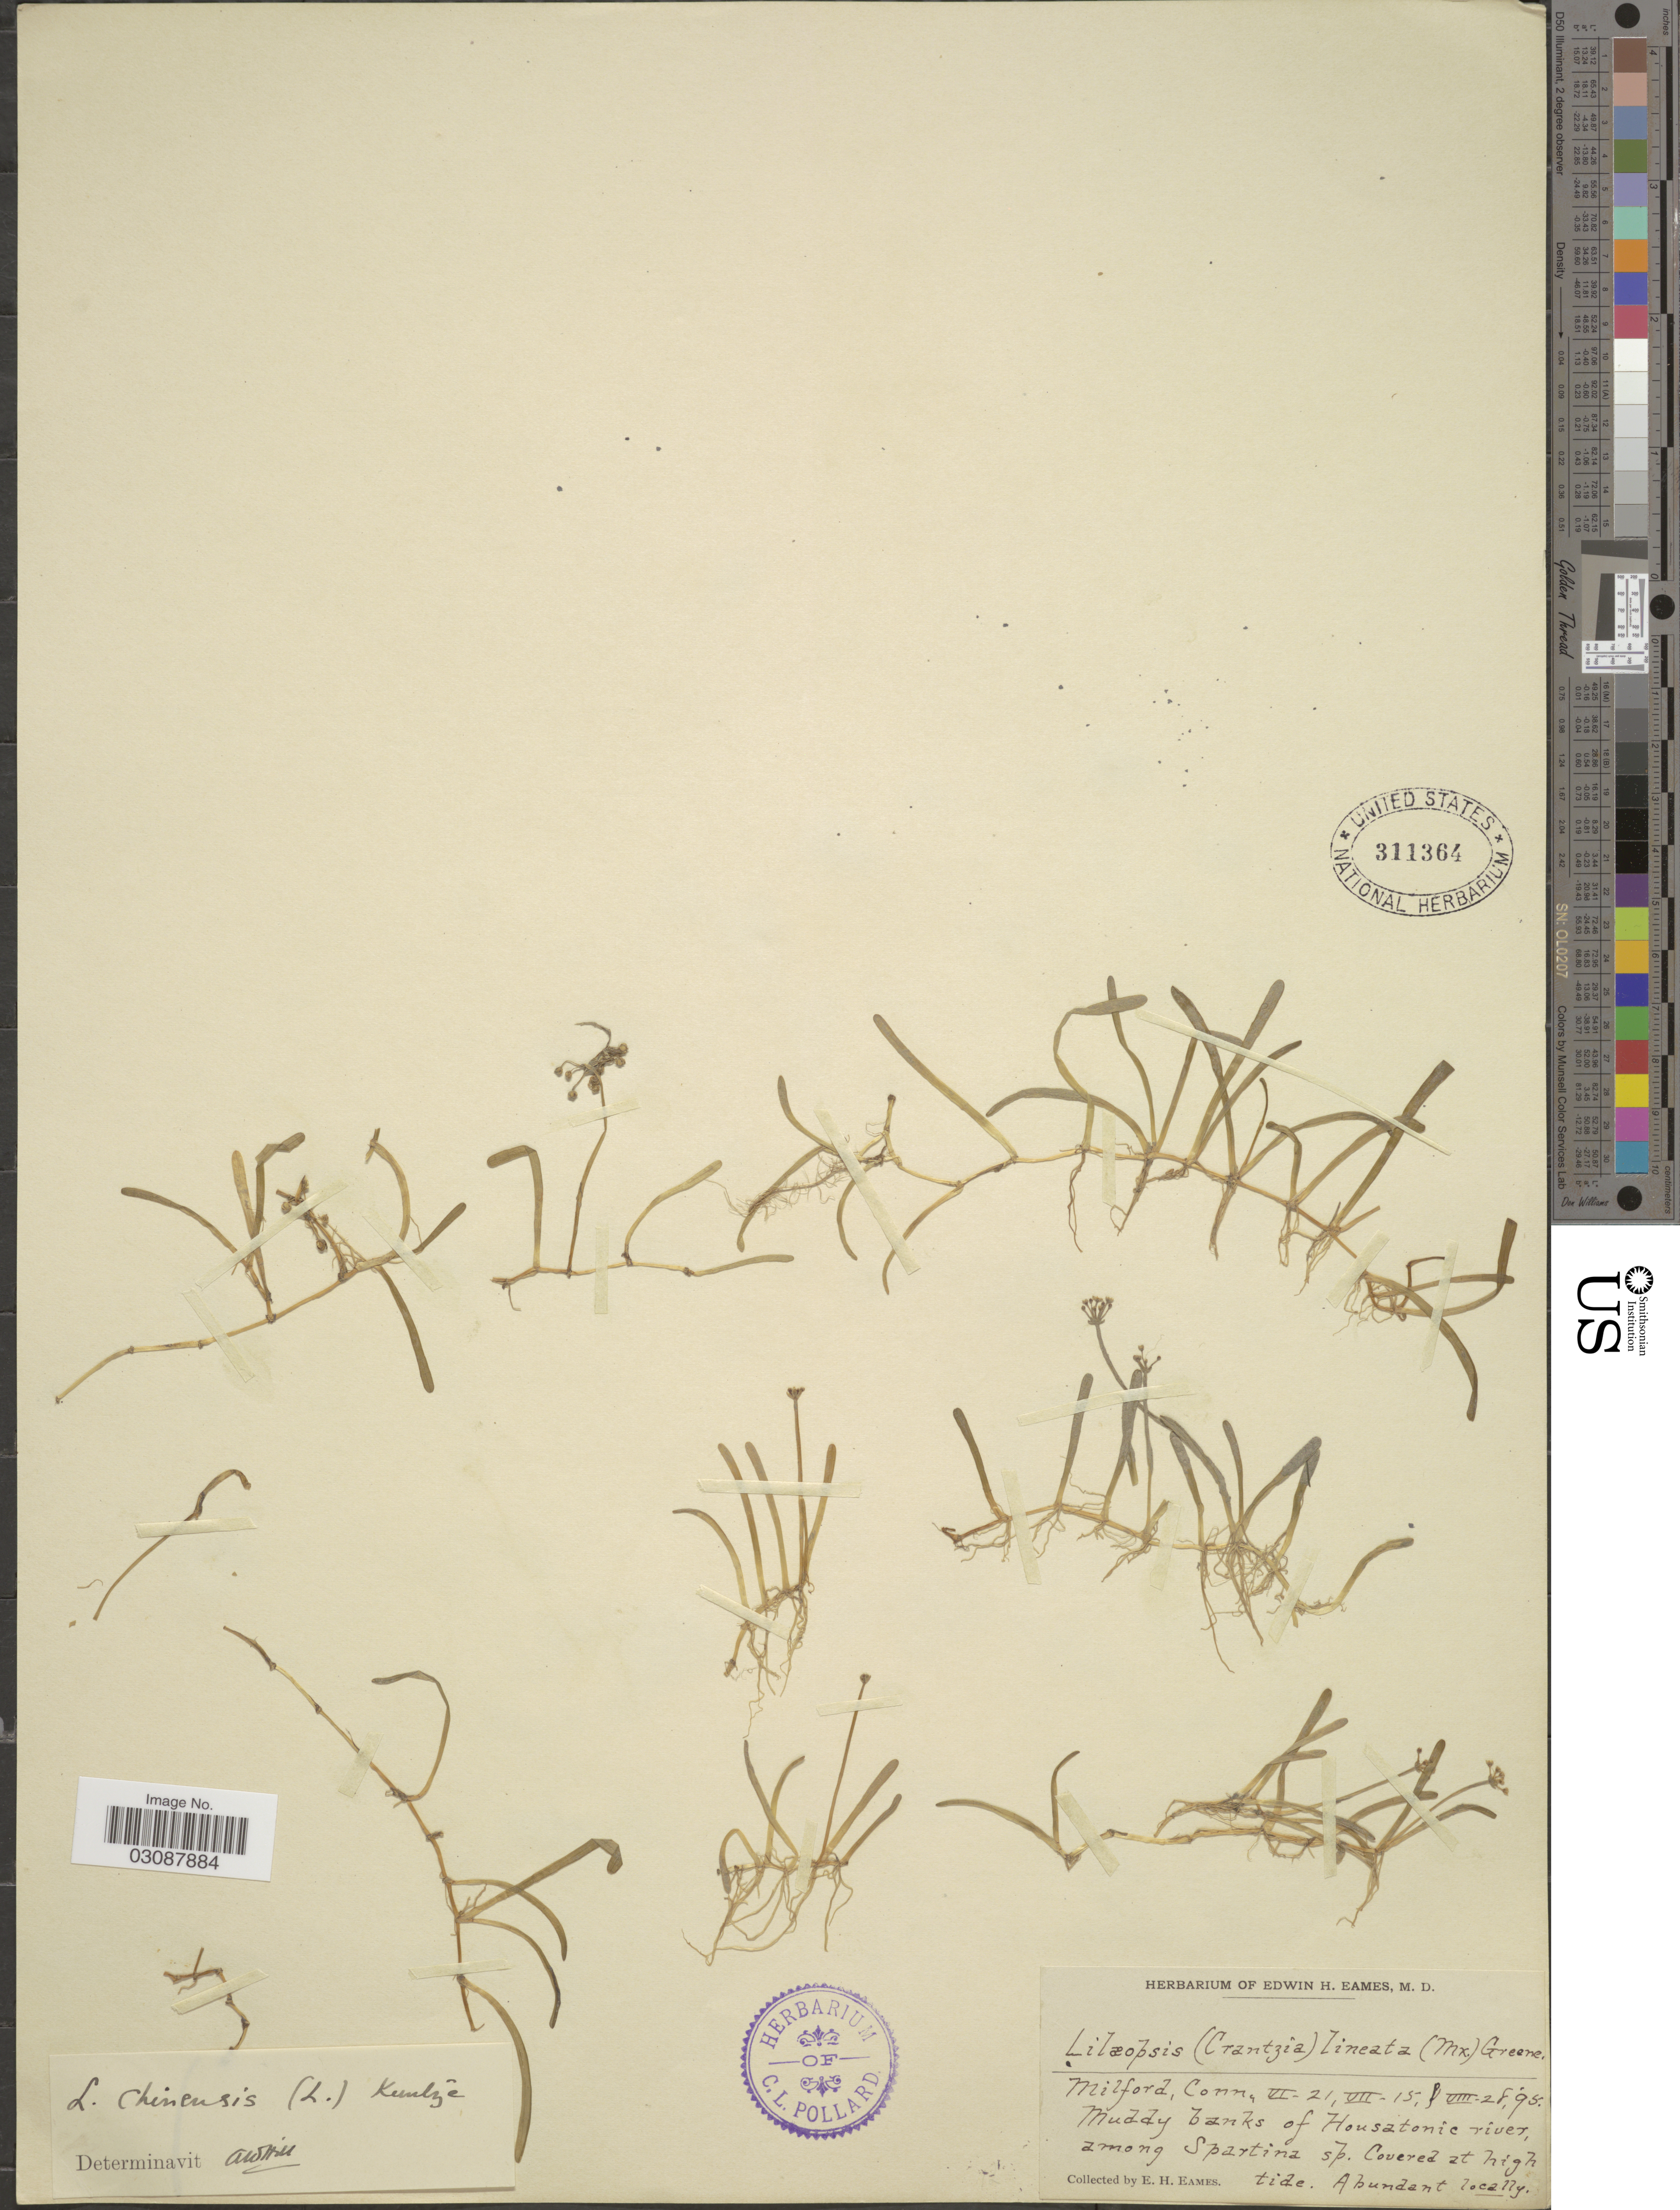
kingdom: Plantae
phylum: Tracheophyta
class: Magnoliopsida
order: Apiales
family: Apiaceae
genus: Lilaeopsis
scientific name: Lilaeopsis chinensis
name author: (L.) Kuntze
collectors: E. H. Eames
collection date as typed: Transcribed d/m/y: 21/6/95 to 28/8/95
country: United States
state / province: Connecticut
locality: Milford, Conn. Muddy banks of Housatonic river, among Spartina.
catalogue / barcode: US 311364